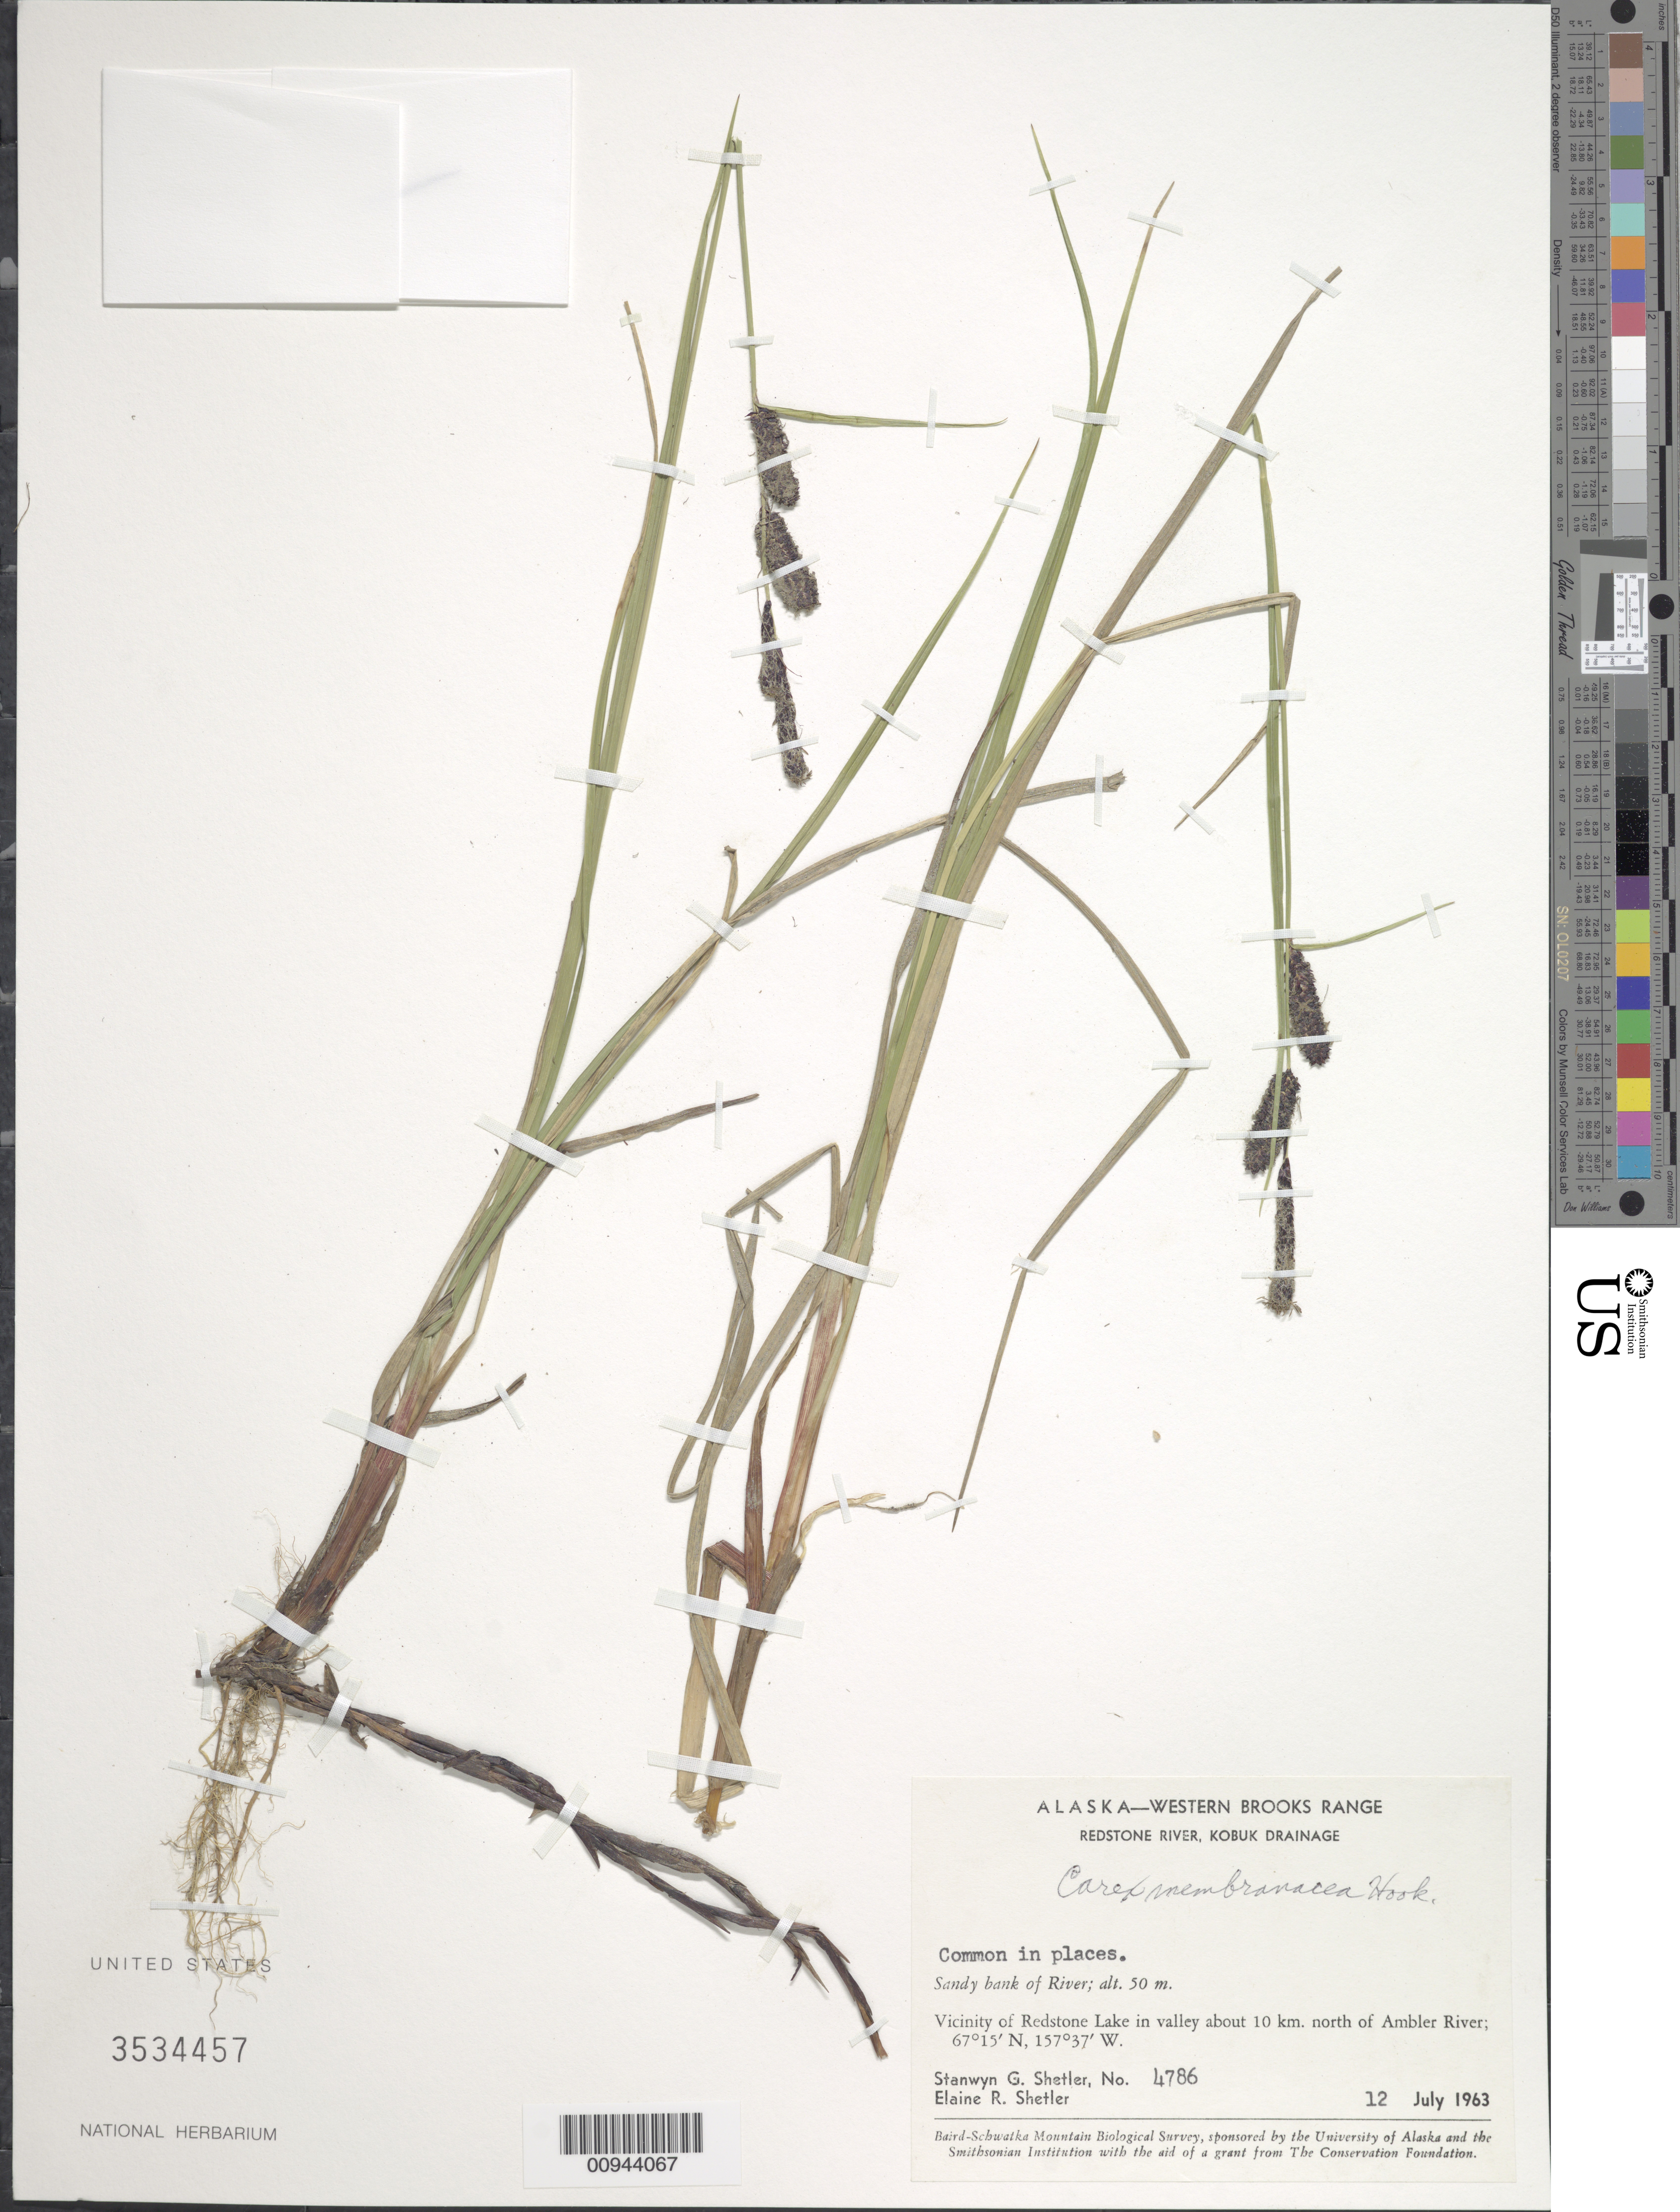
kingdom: Plantae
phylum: Tracheophyta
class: Liliopsida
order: Poales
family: Cyperaceae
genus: Carex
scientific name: Carex membranacea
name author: Hook.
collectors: S. Shetler & E. R. Shetler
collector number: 4786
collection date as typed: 12 Jul 1963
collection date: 1963-07-12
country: United States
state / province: Alaska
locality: Vicinity of Redstone Lake in valley about 10 km. north of Ambler River. Western Brooks Range, Redstone River, Kobuk Drainage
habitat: Sandy bank of River. Very wet low areas.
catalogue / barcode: US 3534457